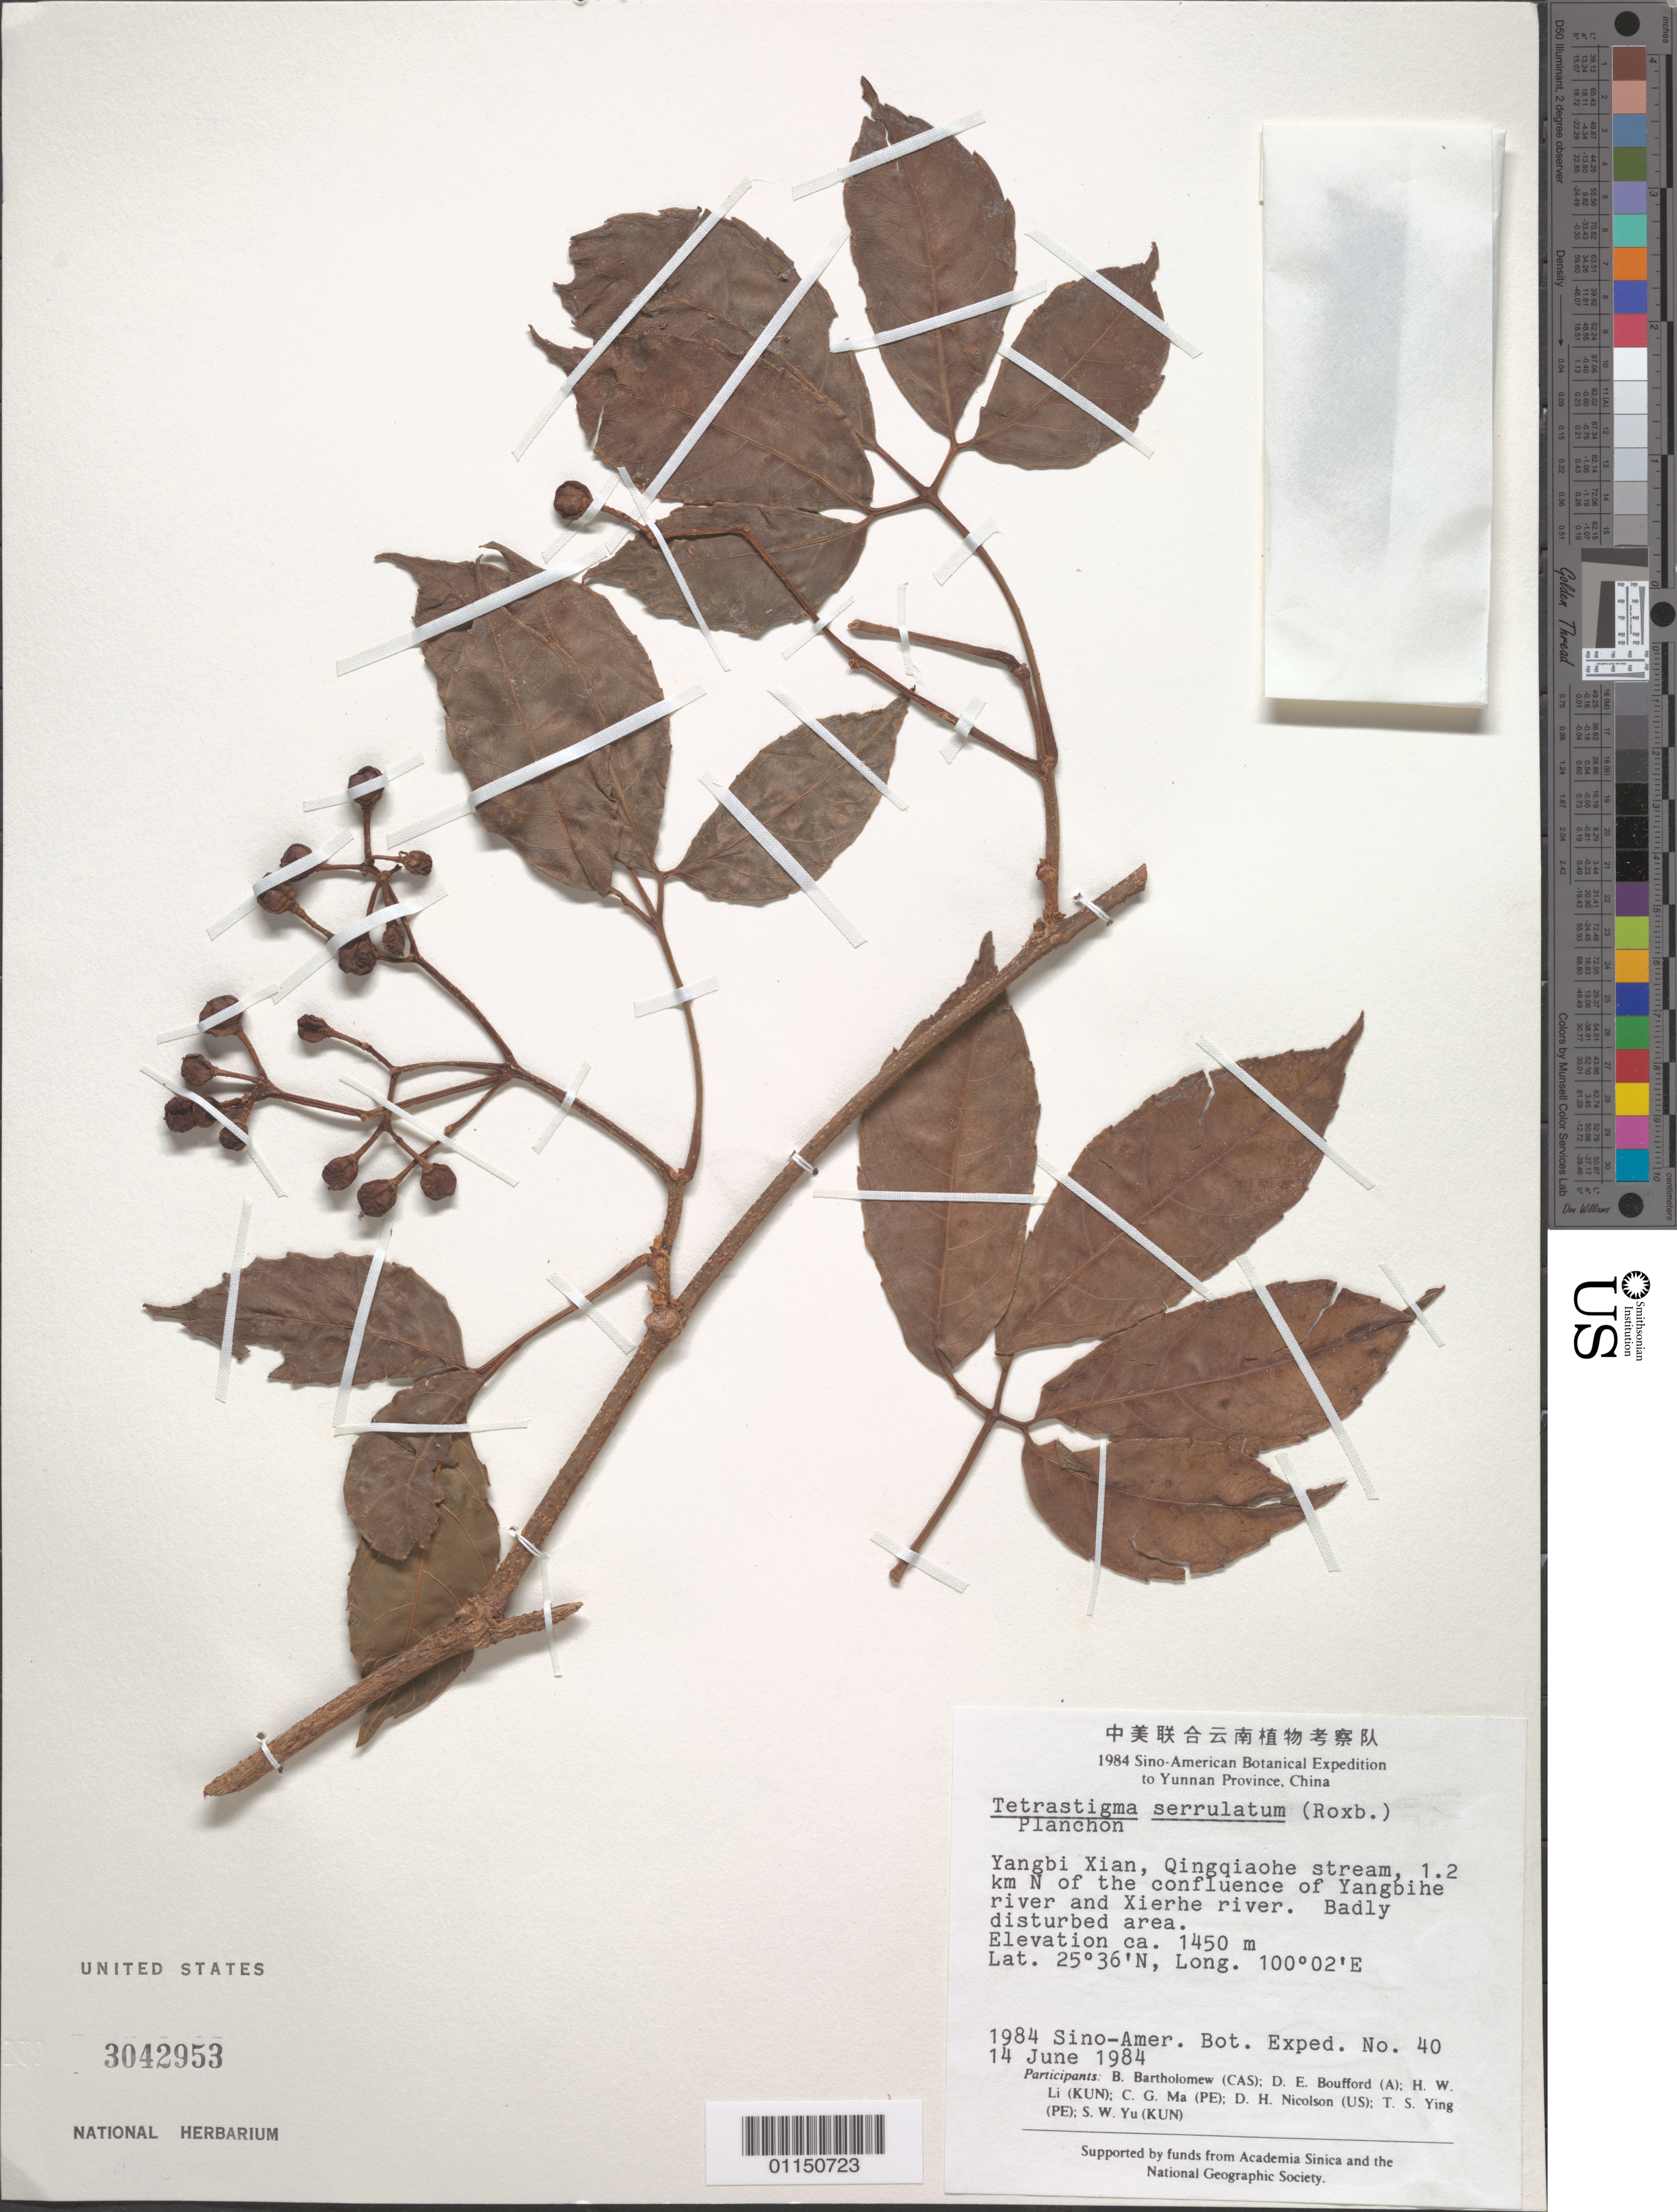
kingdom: Plantae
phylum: Tracheophyta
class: Magnoliopsida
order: Vitales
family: Vitaceae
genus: Tetrastigma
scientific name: Tetrastigma serrulatum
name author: (Roxb.) Planch.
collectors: B. M. Bartholomew, D. E. Boufford, H. W. Li, C. Ma, D. H. Nicolson, T. Ying & S. Yu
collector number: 40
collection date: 1984-06-14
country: China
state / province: Yunnan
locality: Yangbi Xian, Qingqiaohe stream, 1.2 km N of the confluence of Yangbihe river and Xierhe river.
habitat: Badly disturbed area.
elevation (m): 1450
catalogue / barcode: US 3042953